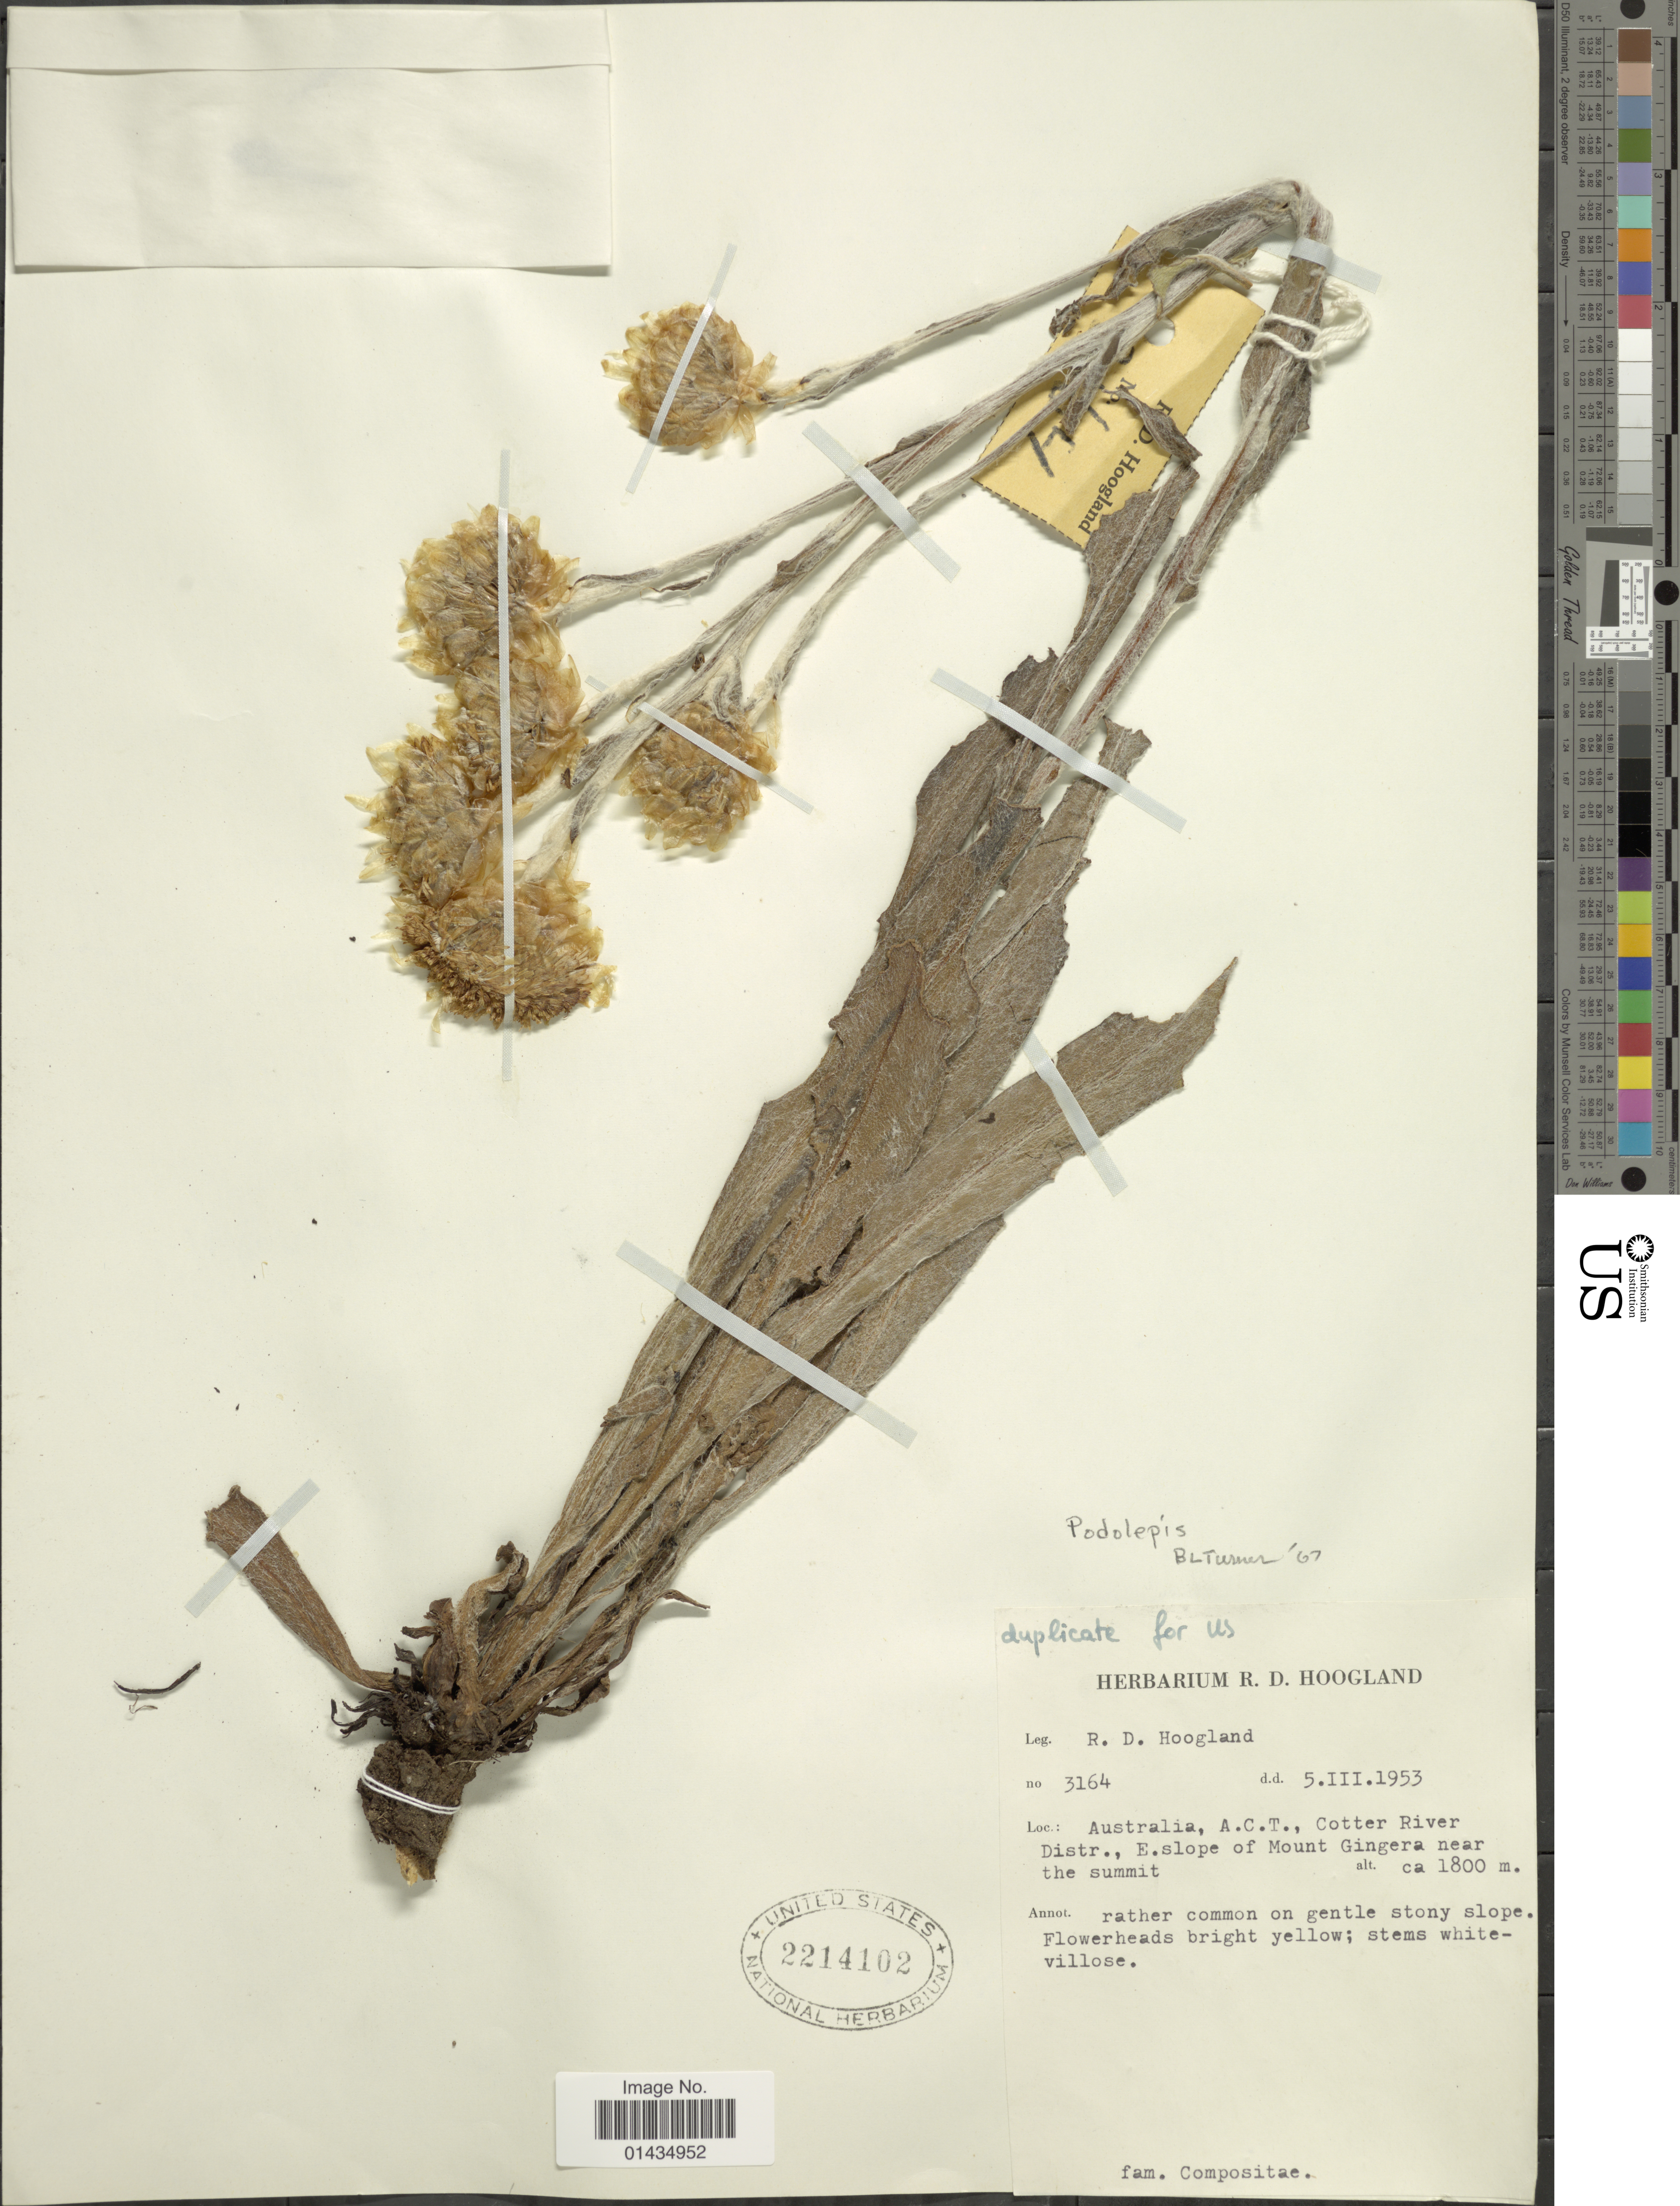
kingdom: Plantae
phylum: Tracheophyta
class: Magnoliopsida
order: Asterales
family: Asteraceae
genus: Podolepis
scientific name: Podolepis sp.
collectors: R. D. Hoogland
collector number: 3164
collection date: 1953-03-05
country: Australia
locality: A.C.T., Cotter River Distr., E. slope of Mount Gingera near the summit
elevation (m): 1800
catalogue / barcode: US 2214102